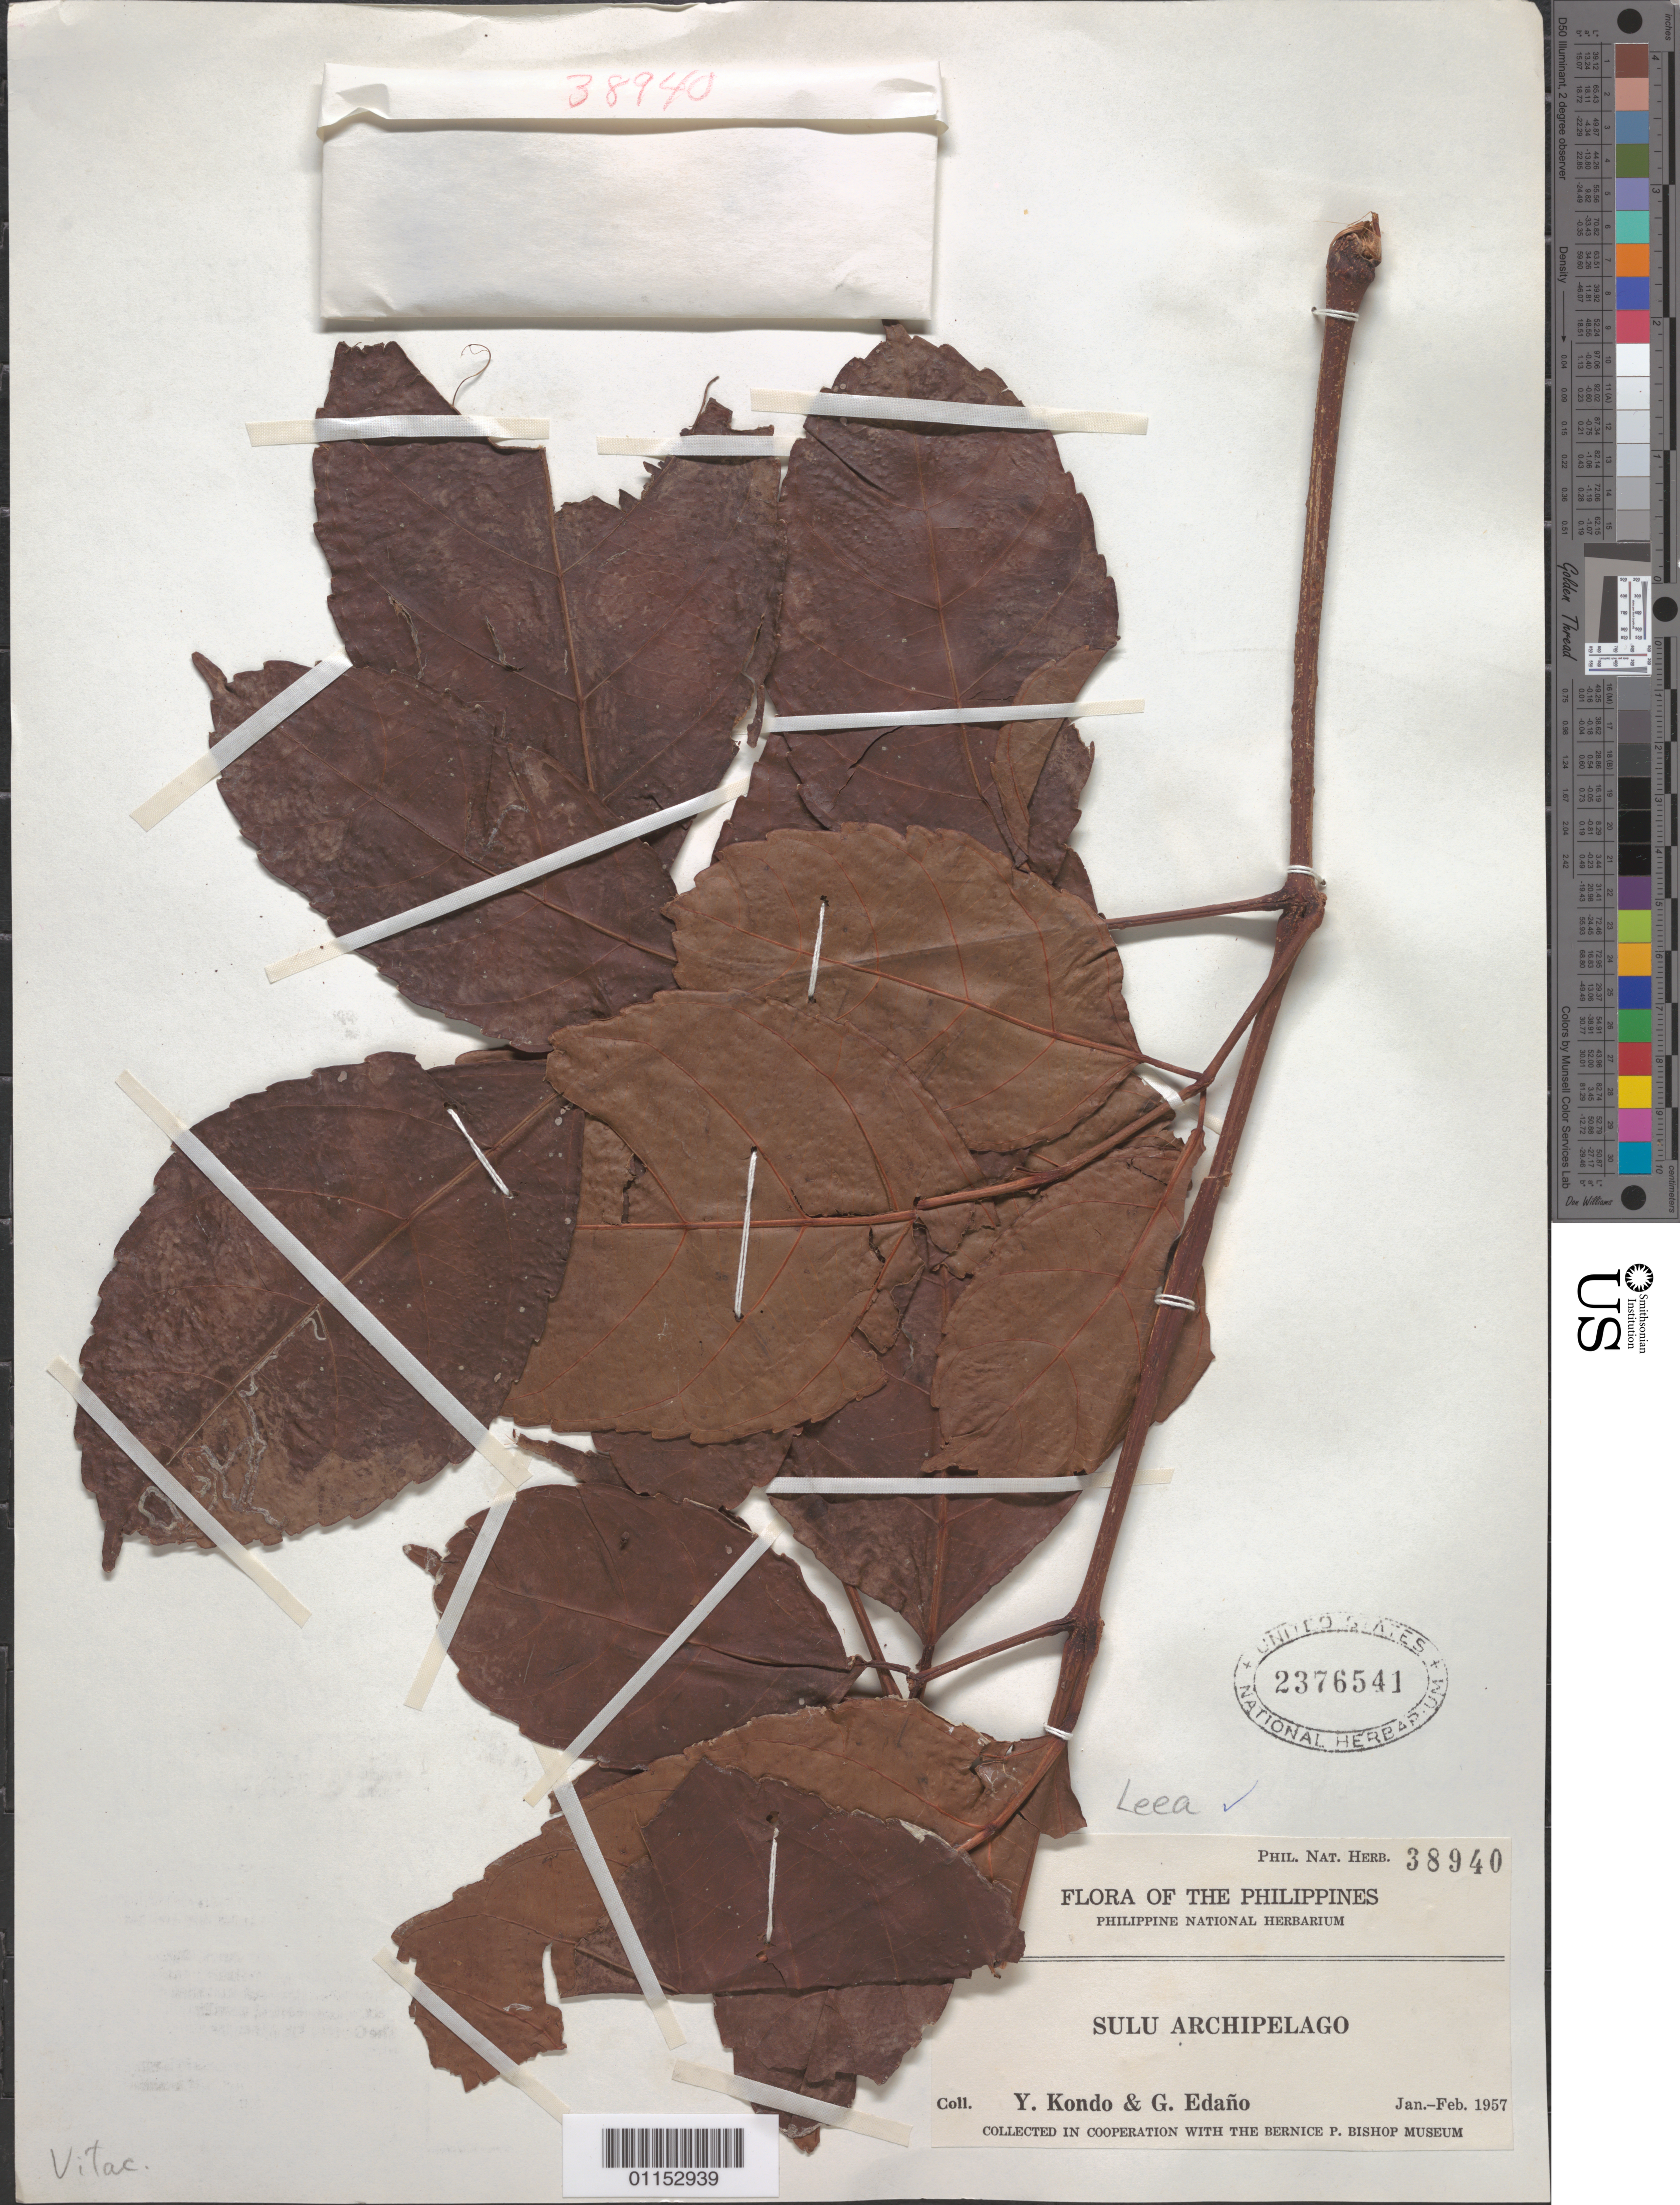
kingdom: Plantae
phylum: Tracheophyta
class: Magnoliopsida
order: Vitales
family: Vitaceae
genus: Leea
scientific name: Leea sp.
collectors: Y. Kondo & G. Edaño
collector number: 38940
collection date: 1957-01/1957-02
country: Philippines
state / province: Muslim Mindanao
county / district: Sulu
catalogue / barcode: US 2376541